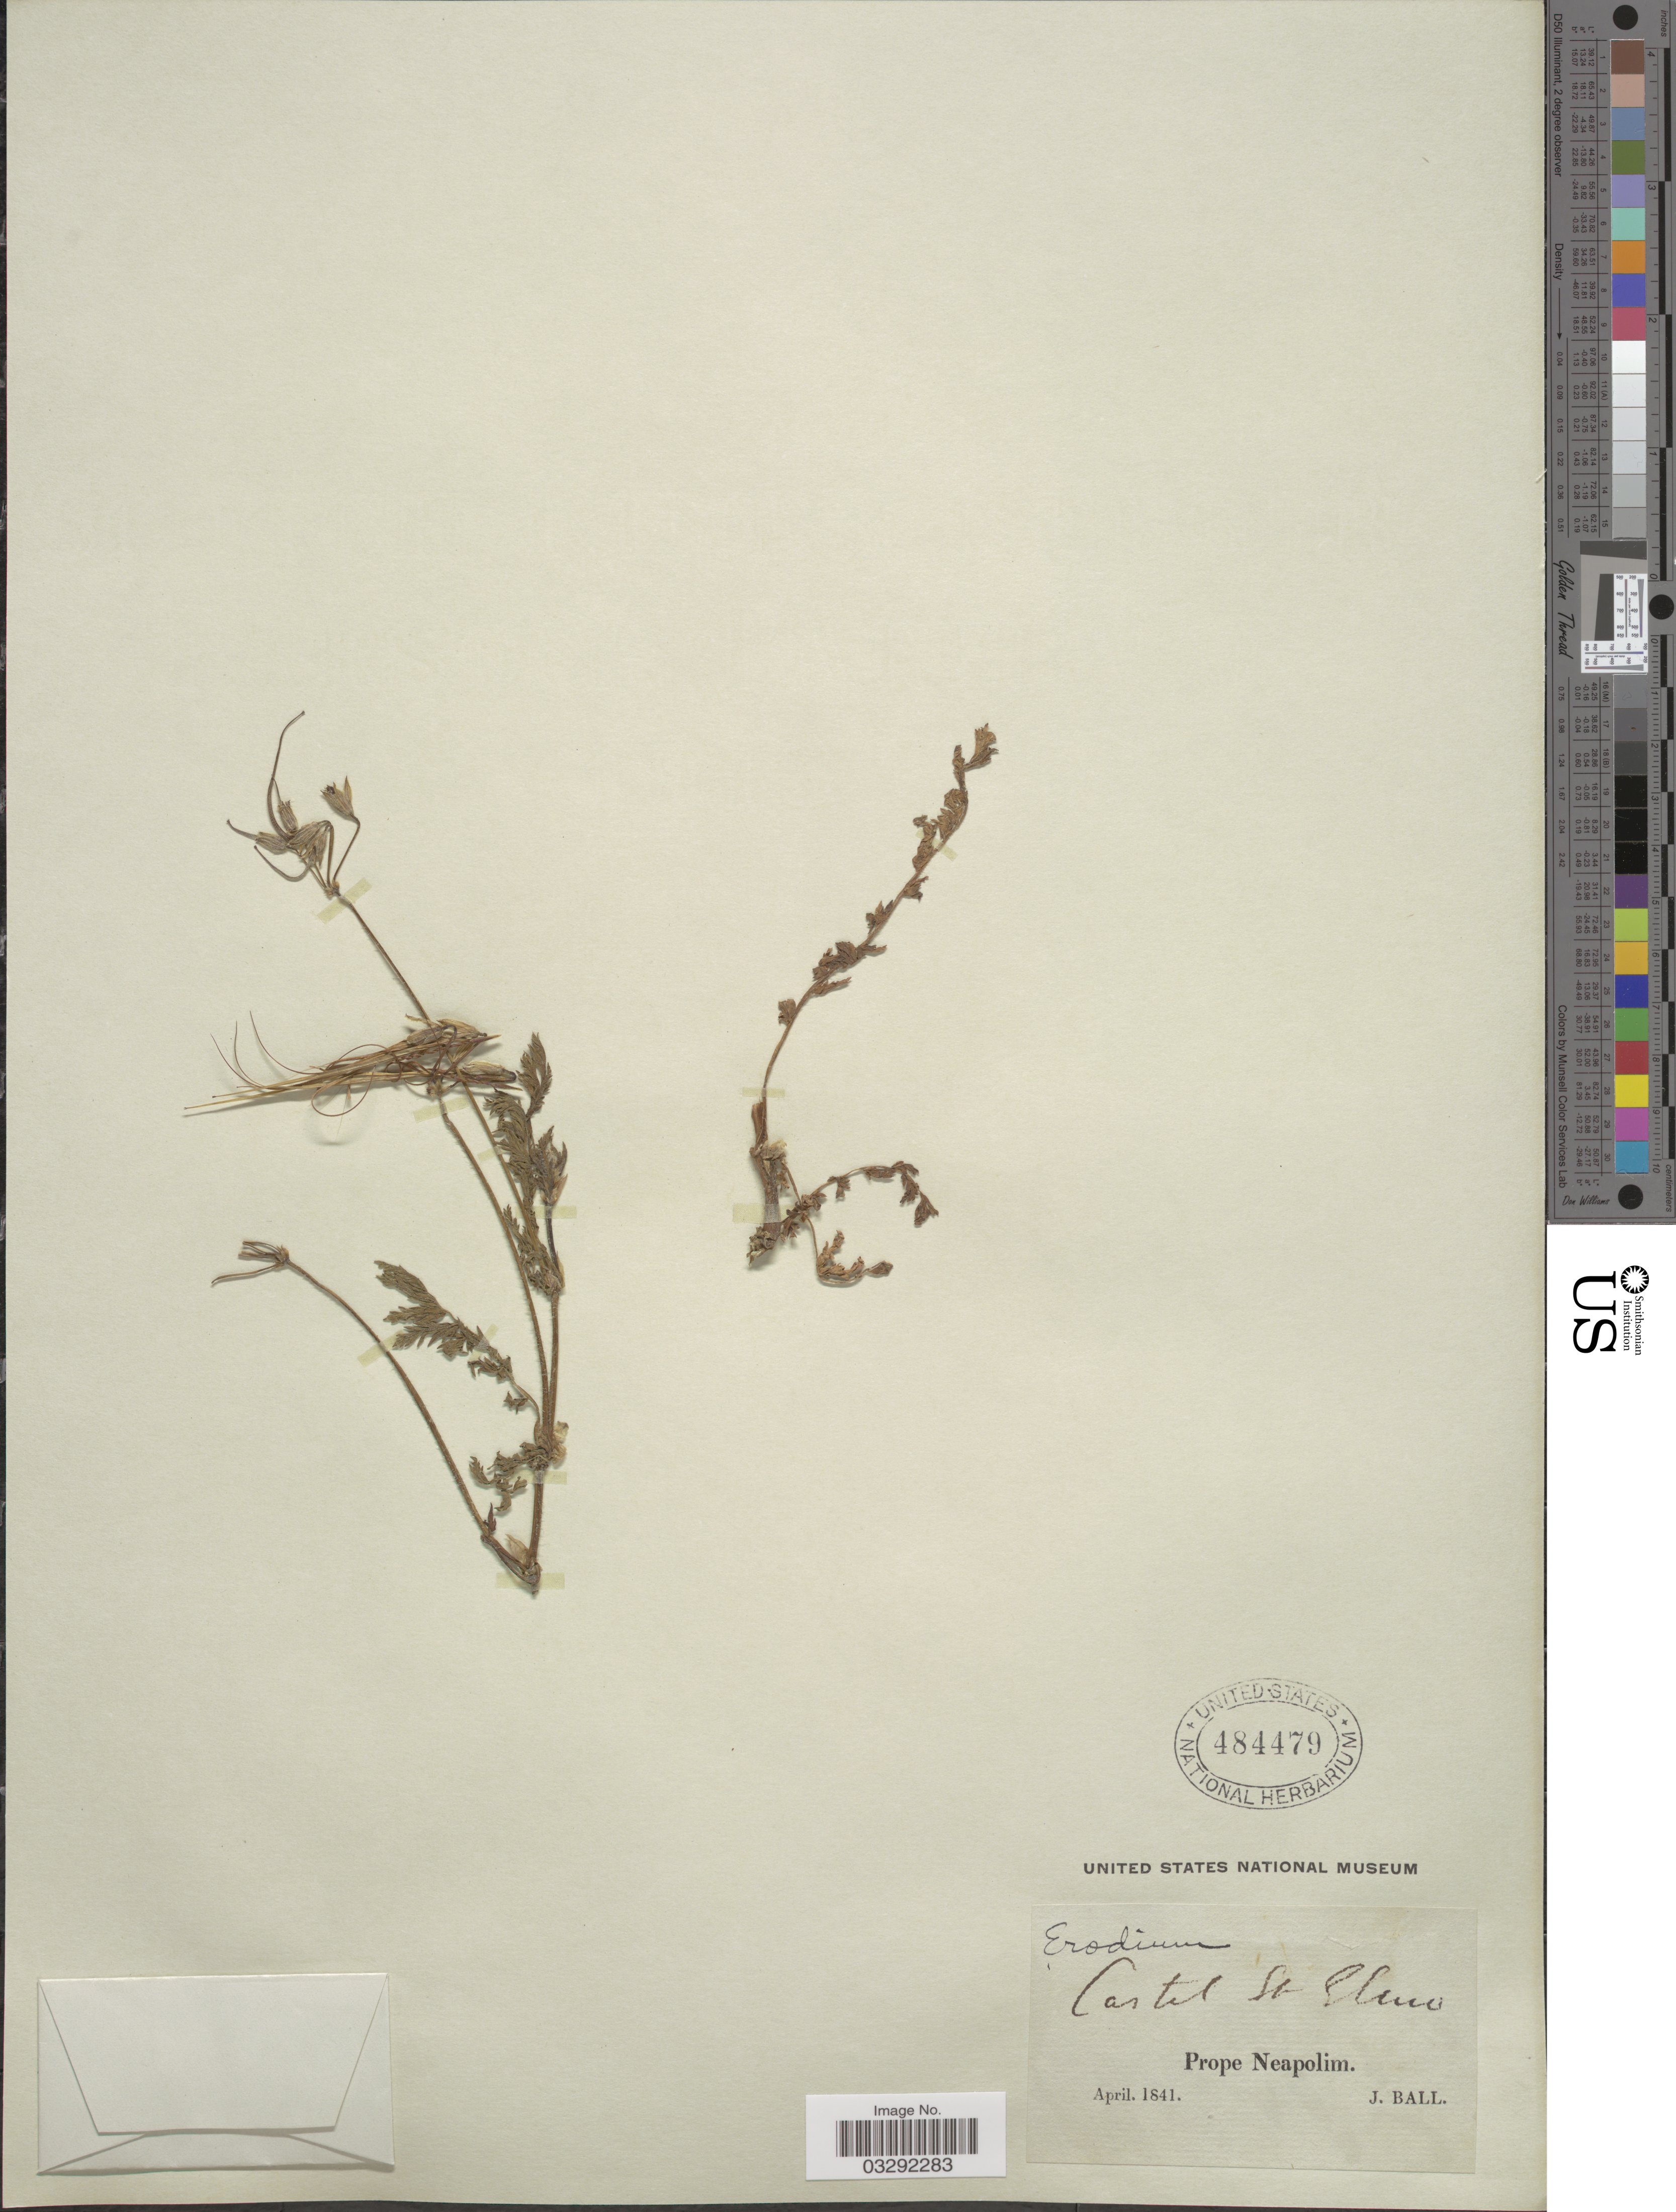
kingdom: Plantae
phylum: Tracheophyta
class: Magnoliopsida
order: Geraniales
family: Geraniaceae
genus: Erodium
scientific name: Erodium cicutarium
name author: (L.) L'Hér.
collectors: J. Ball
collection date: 1841-04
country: Italy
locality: Castel St Elmo. Prope Neapolim.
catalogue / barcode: US 484479